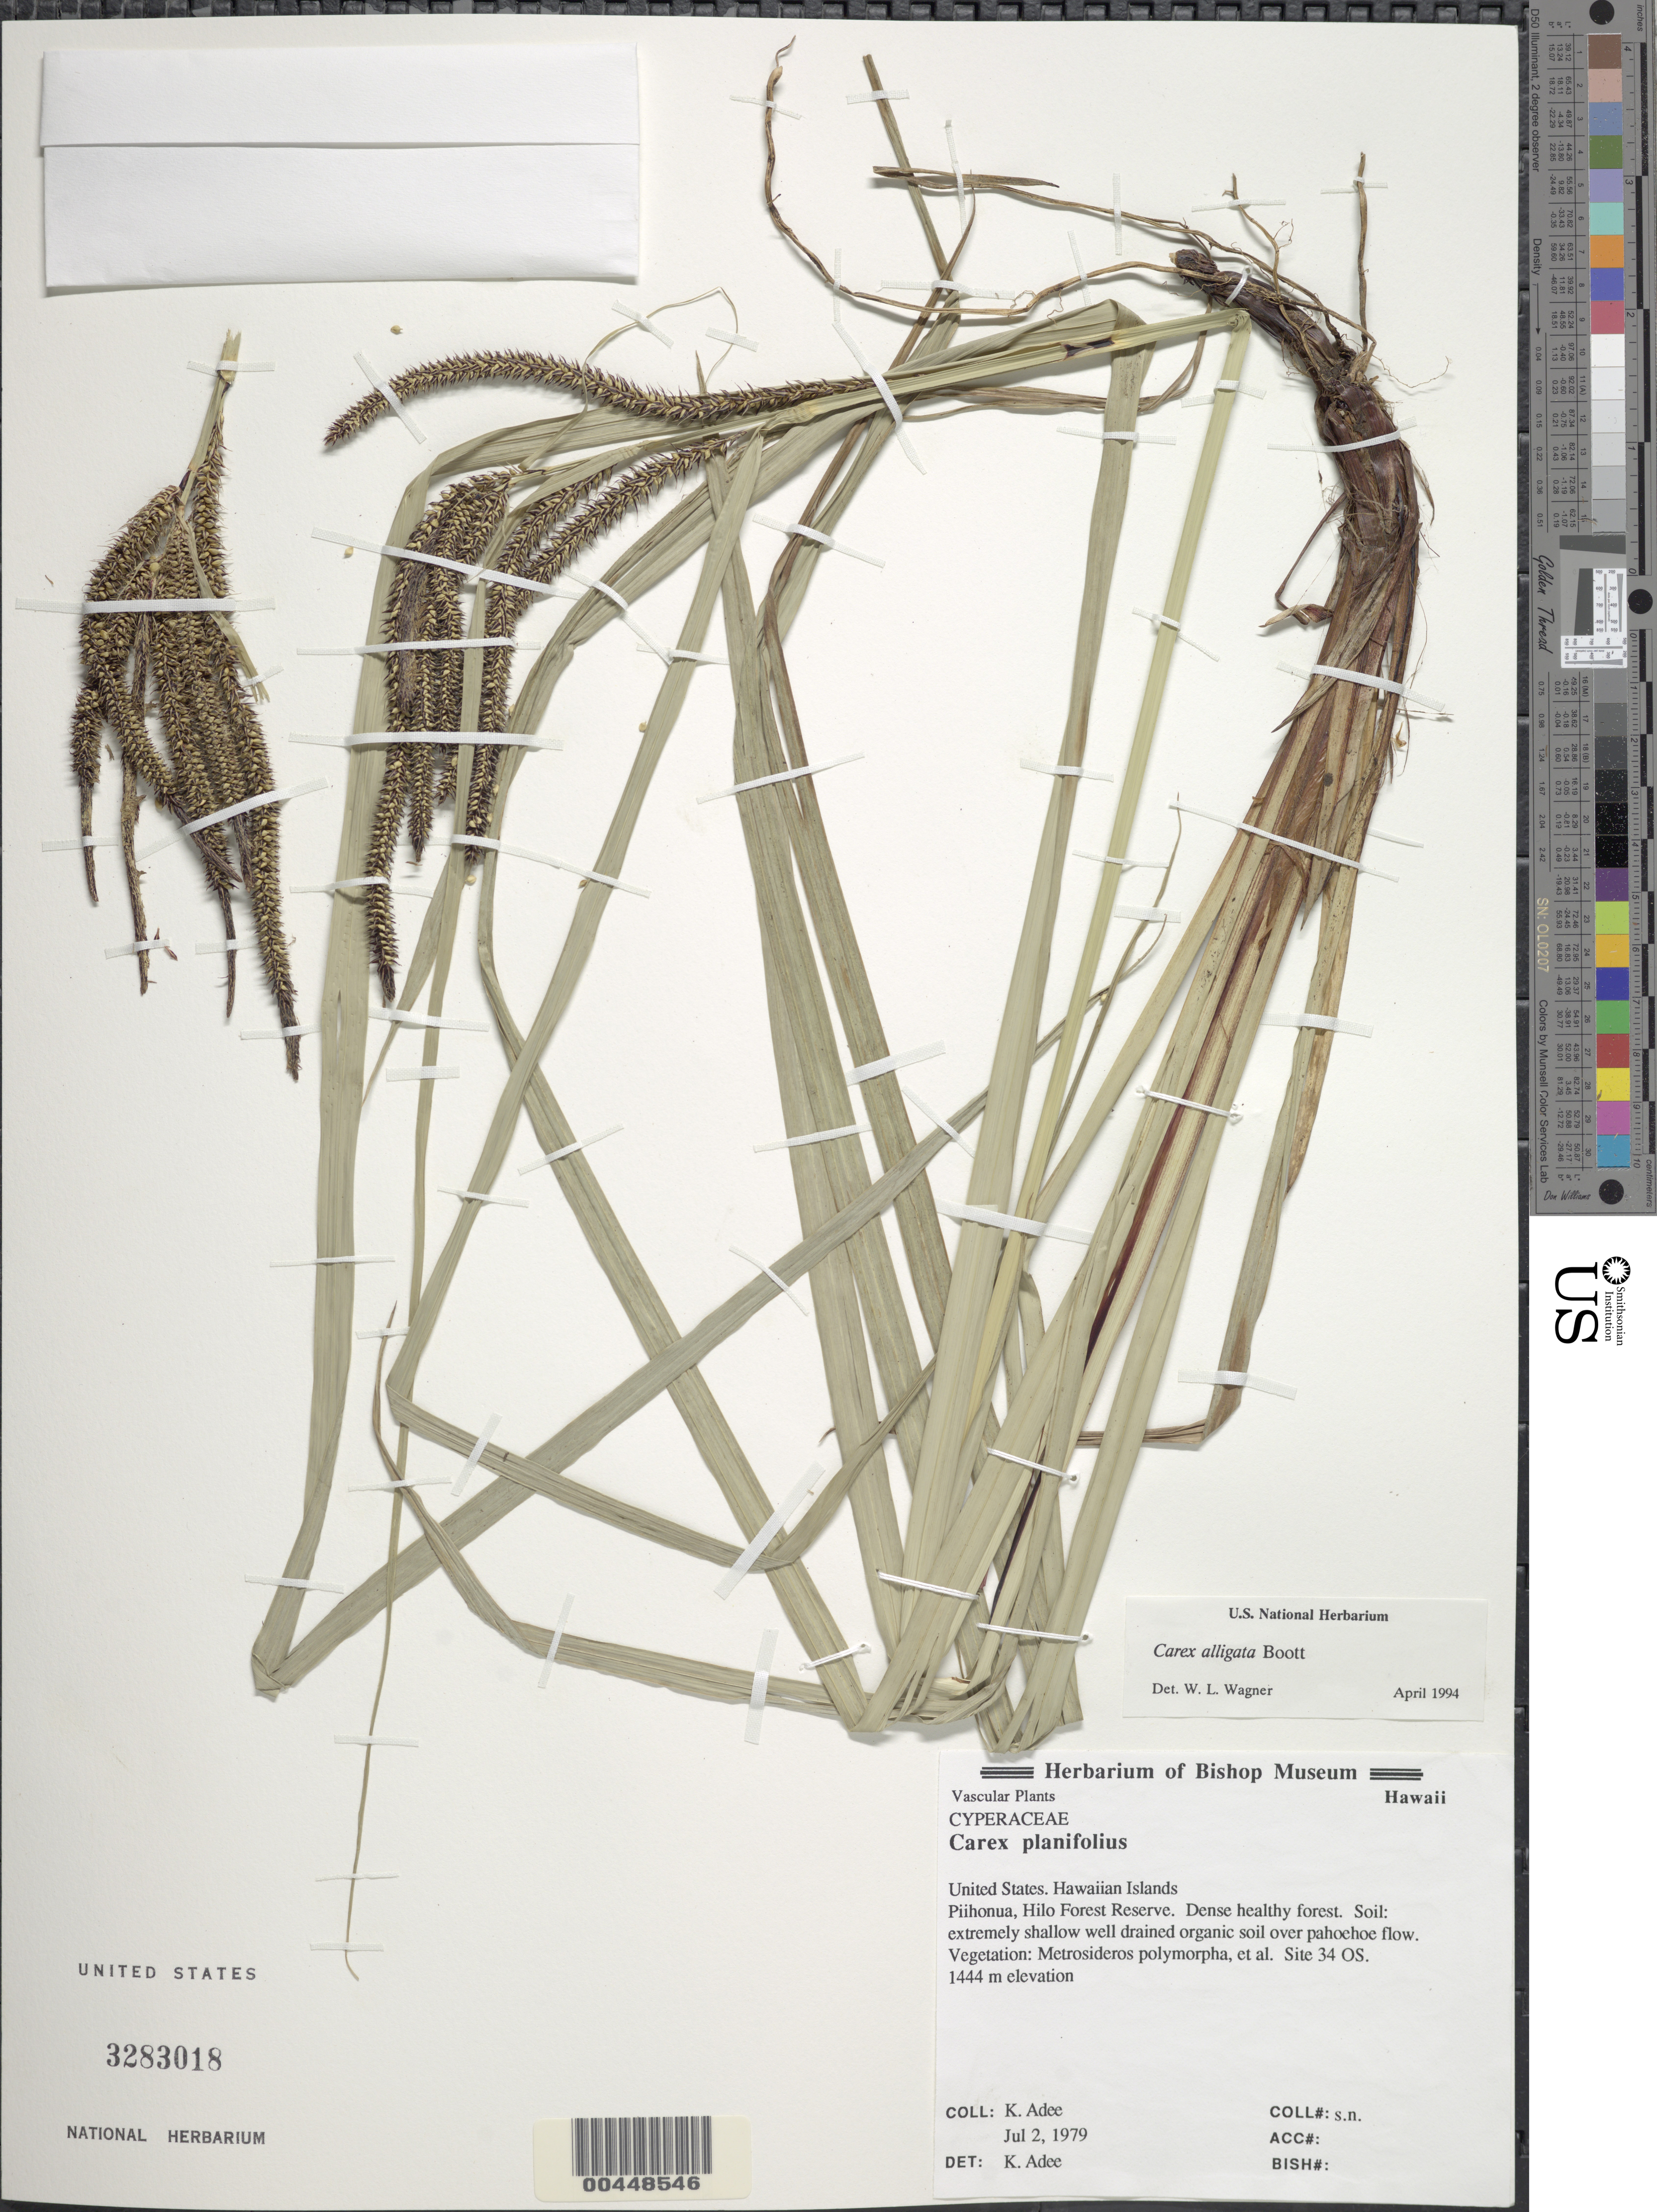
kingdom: Plantae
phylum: Tracheophyta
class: Liliopsida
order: Poales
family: Cyperaceae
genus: Carex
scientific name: Carex alligata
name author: Boott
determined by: Wagner, W. L., (BOT), Smithsonian Institution - National Museum of Natural History (UNITED STATES)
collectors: K. Adee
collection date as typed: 2 Jul 1979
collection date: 1979-07-02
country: United States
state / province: Hawaii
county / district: Hawaii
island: Hawaii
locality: Piihonua, Hilo Forest Reserve, Site 34 OS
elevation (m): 1444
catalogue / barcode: US 3283018